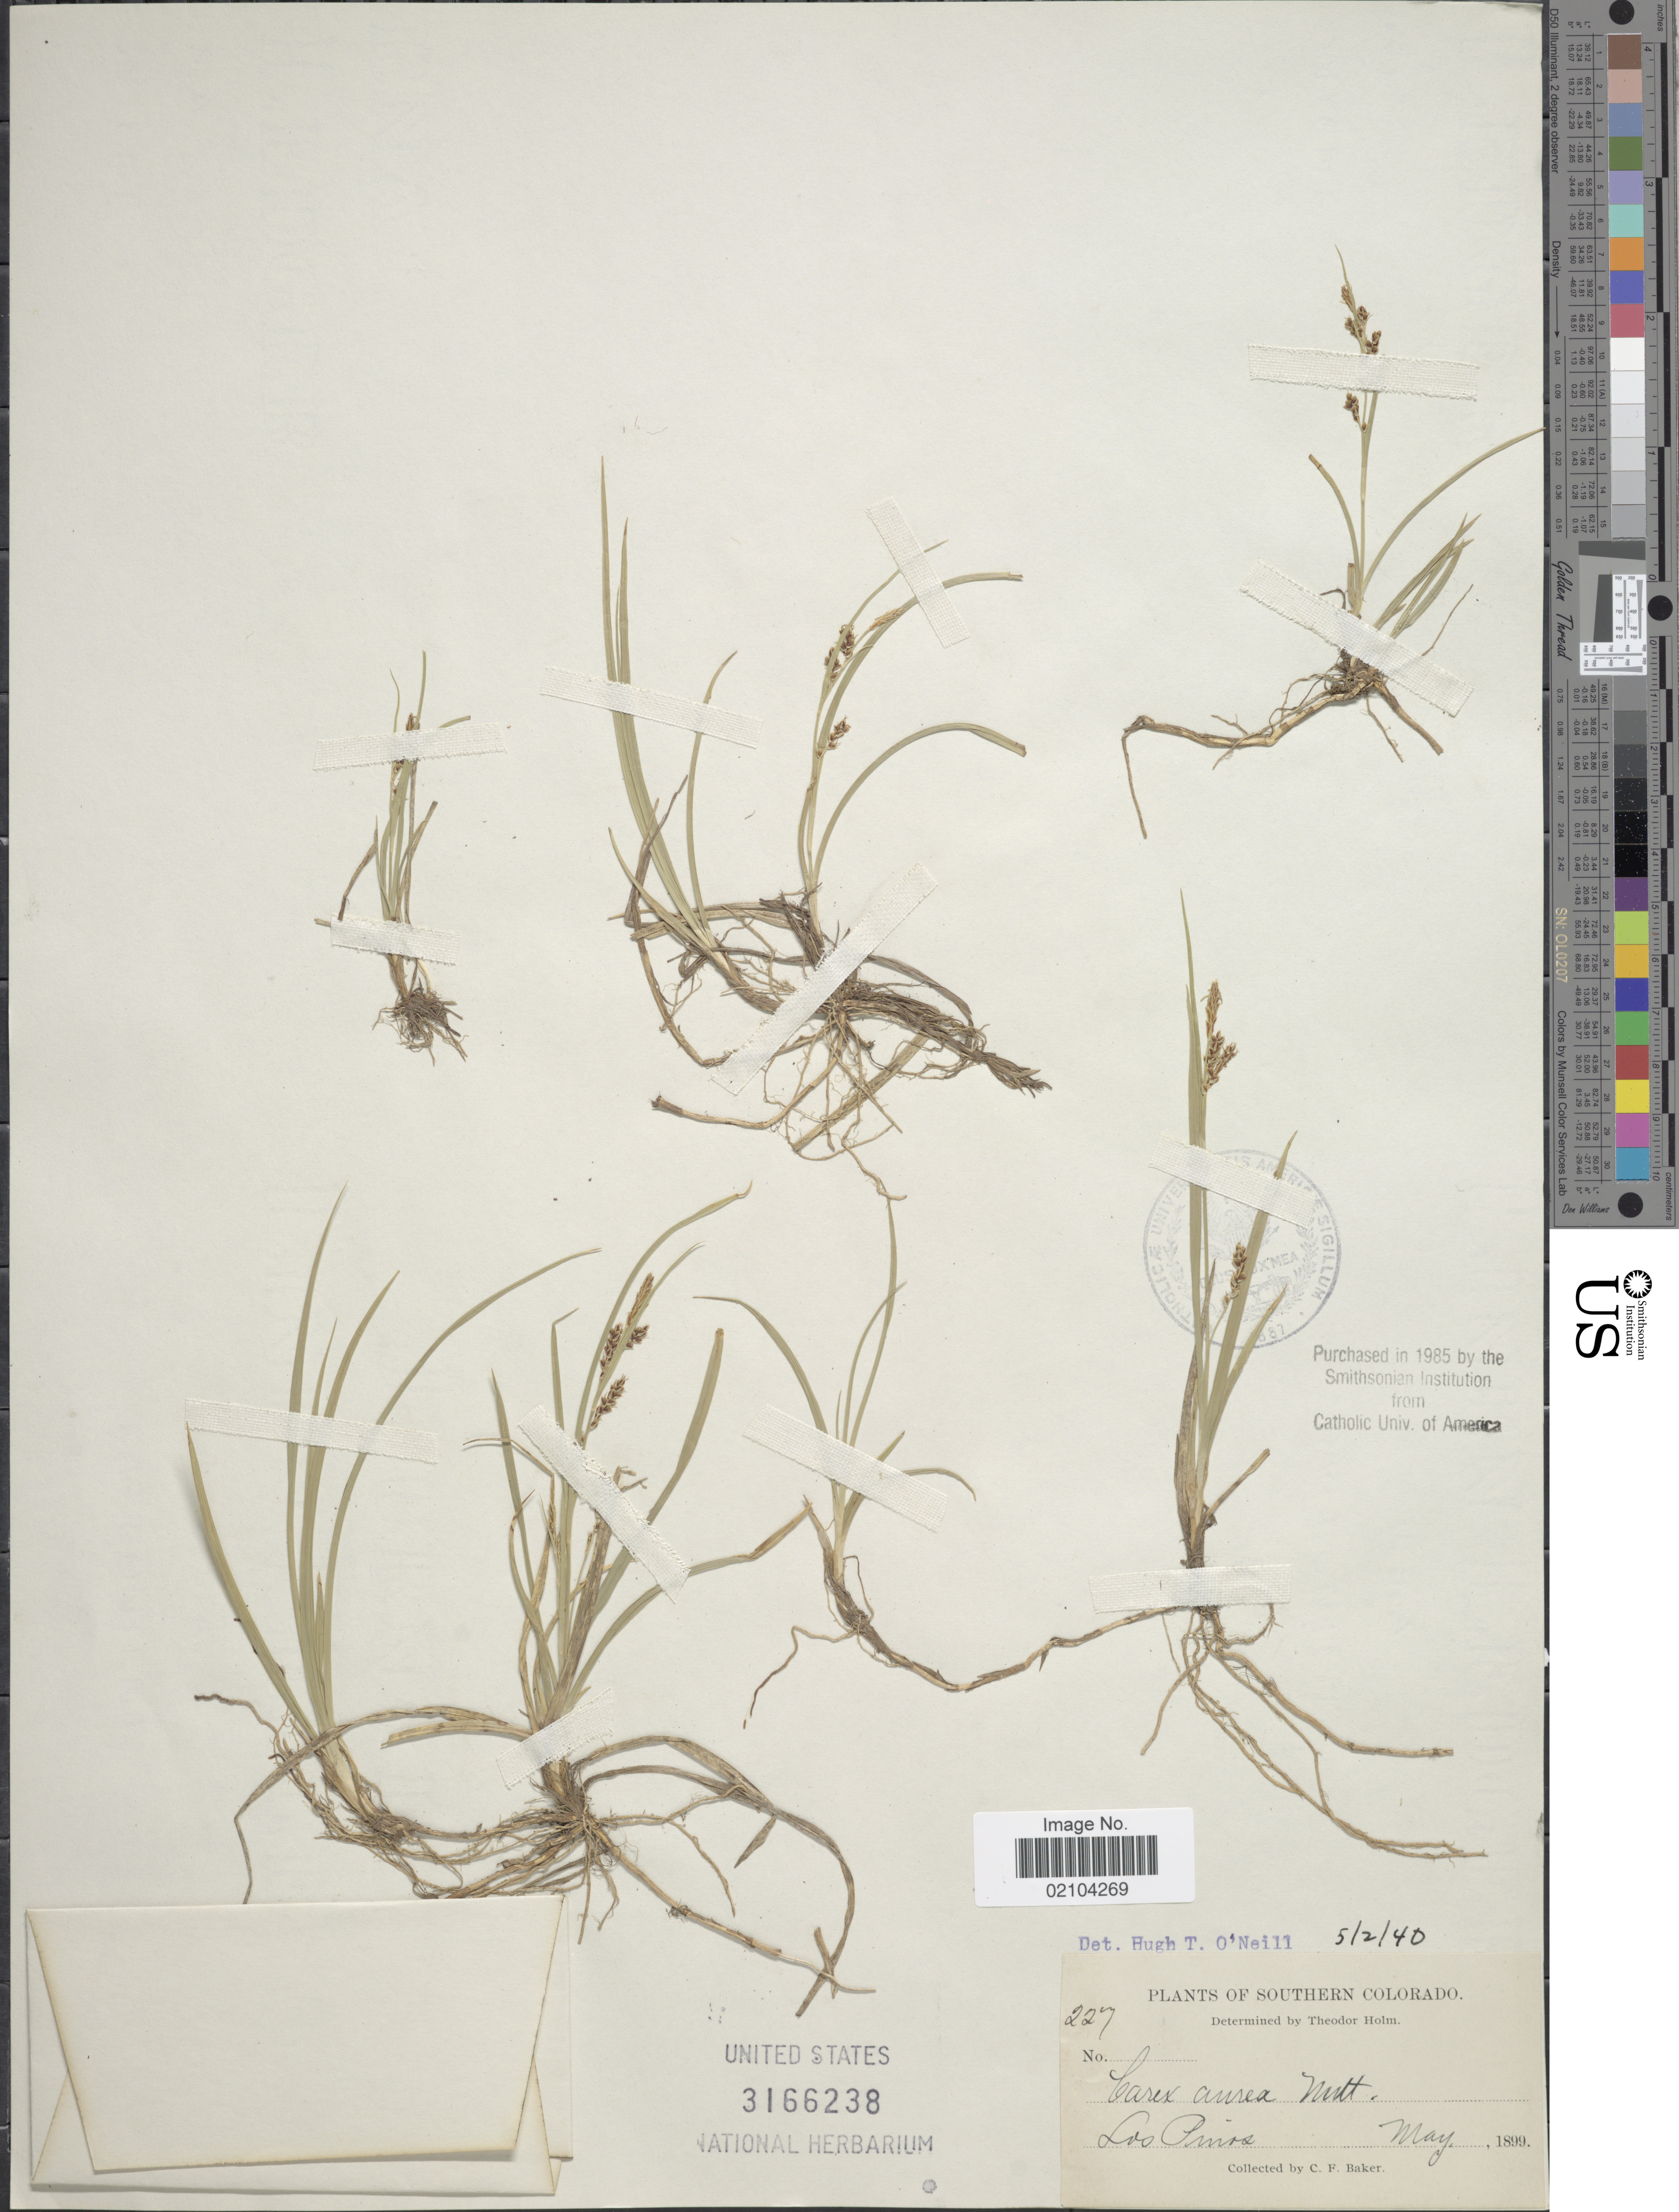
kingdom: Plantae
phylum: Tracheophyta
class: Liliopsida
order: Poales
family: Cyperaceae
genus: Carex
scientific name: Carex aurea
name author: Nutt.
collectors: C. F. Baker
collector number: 227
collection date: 1899-05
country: United States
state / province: Colorado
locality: Southern Colorado. Los Pinos.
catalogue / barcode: US 3166238